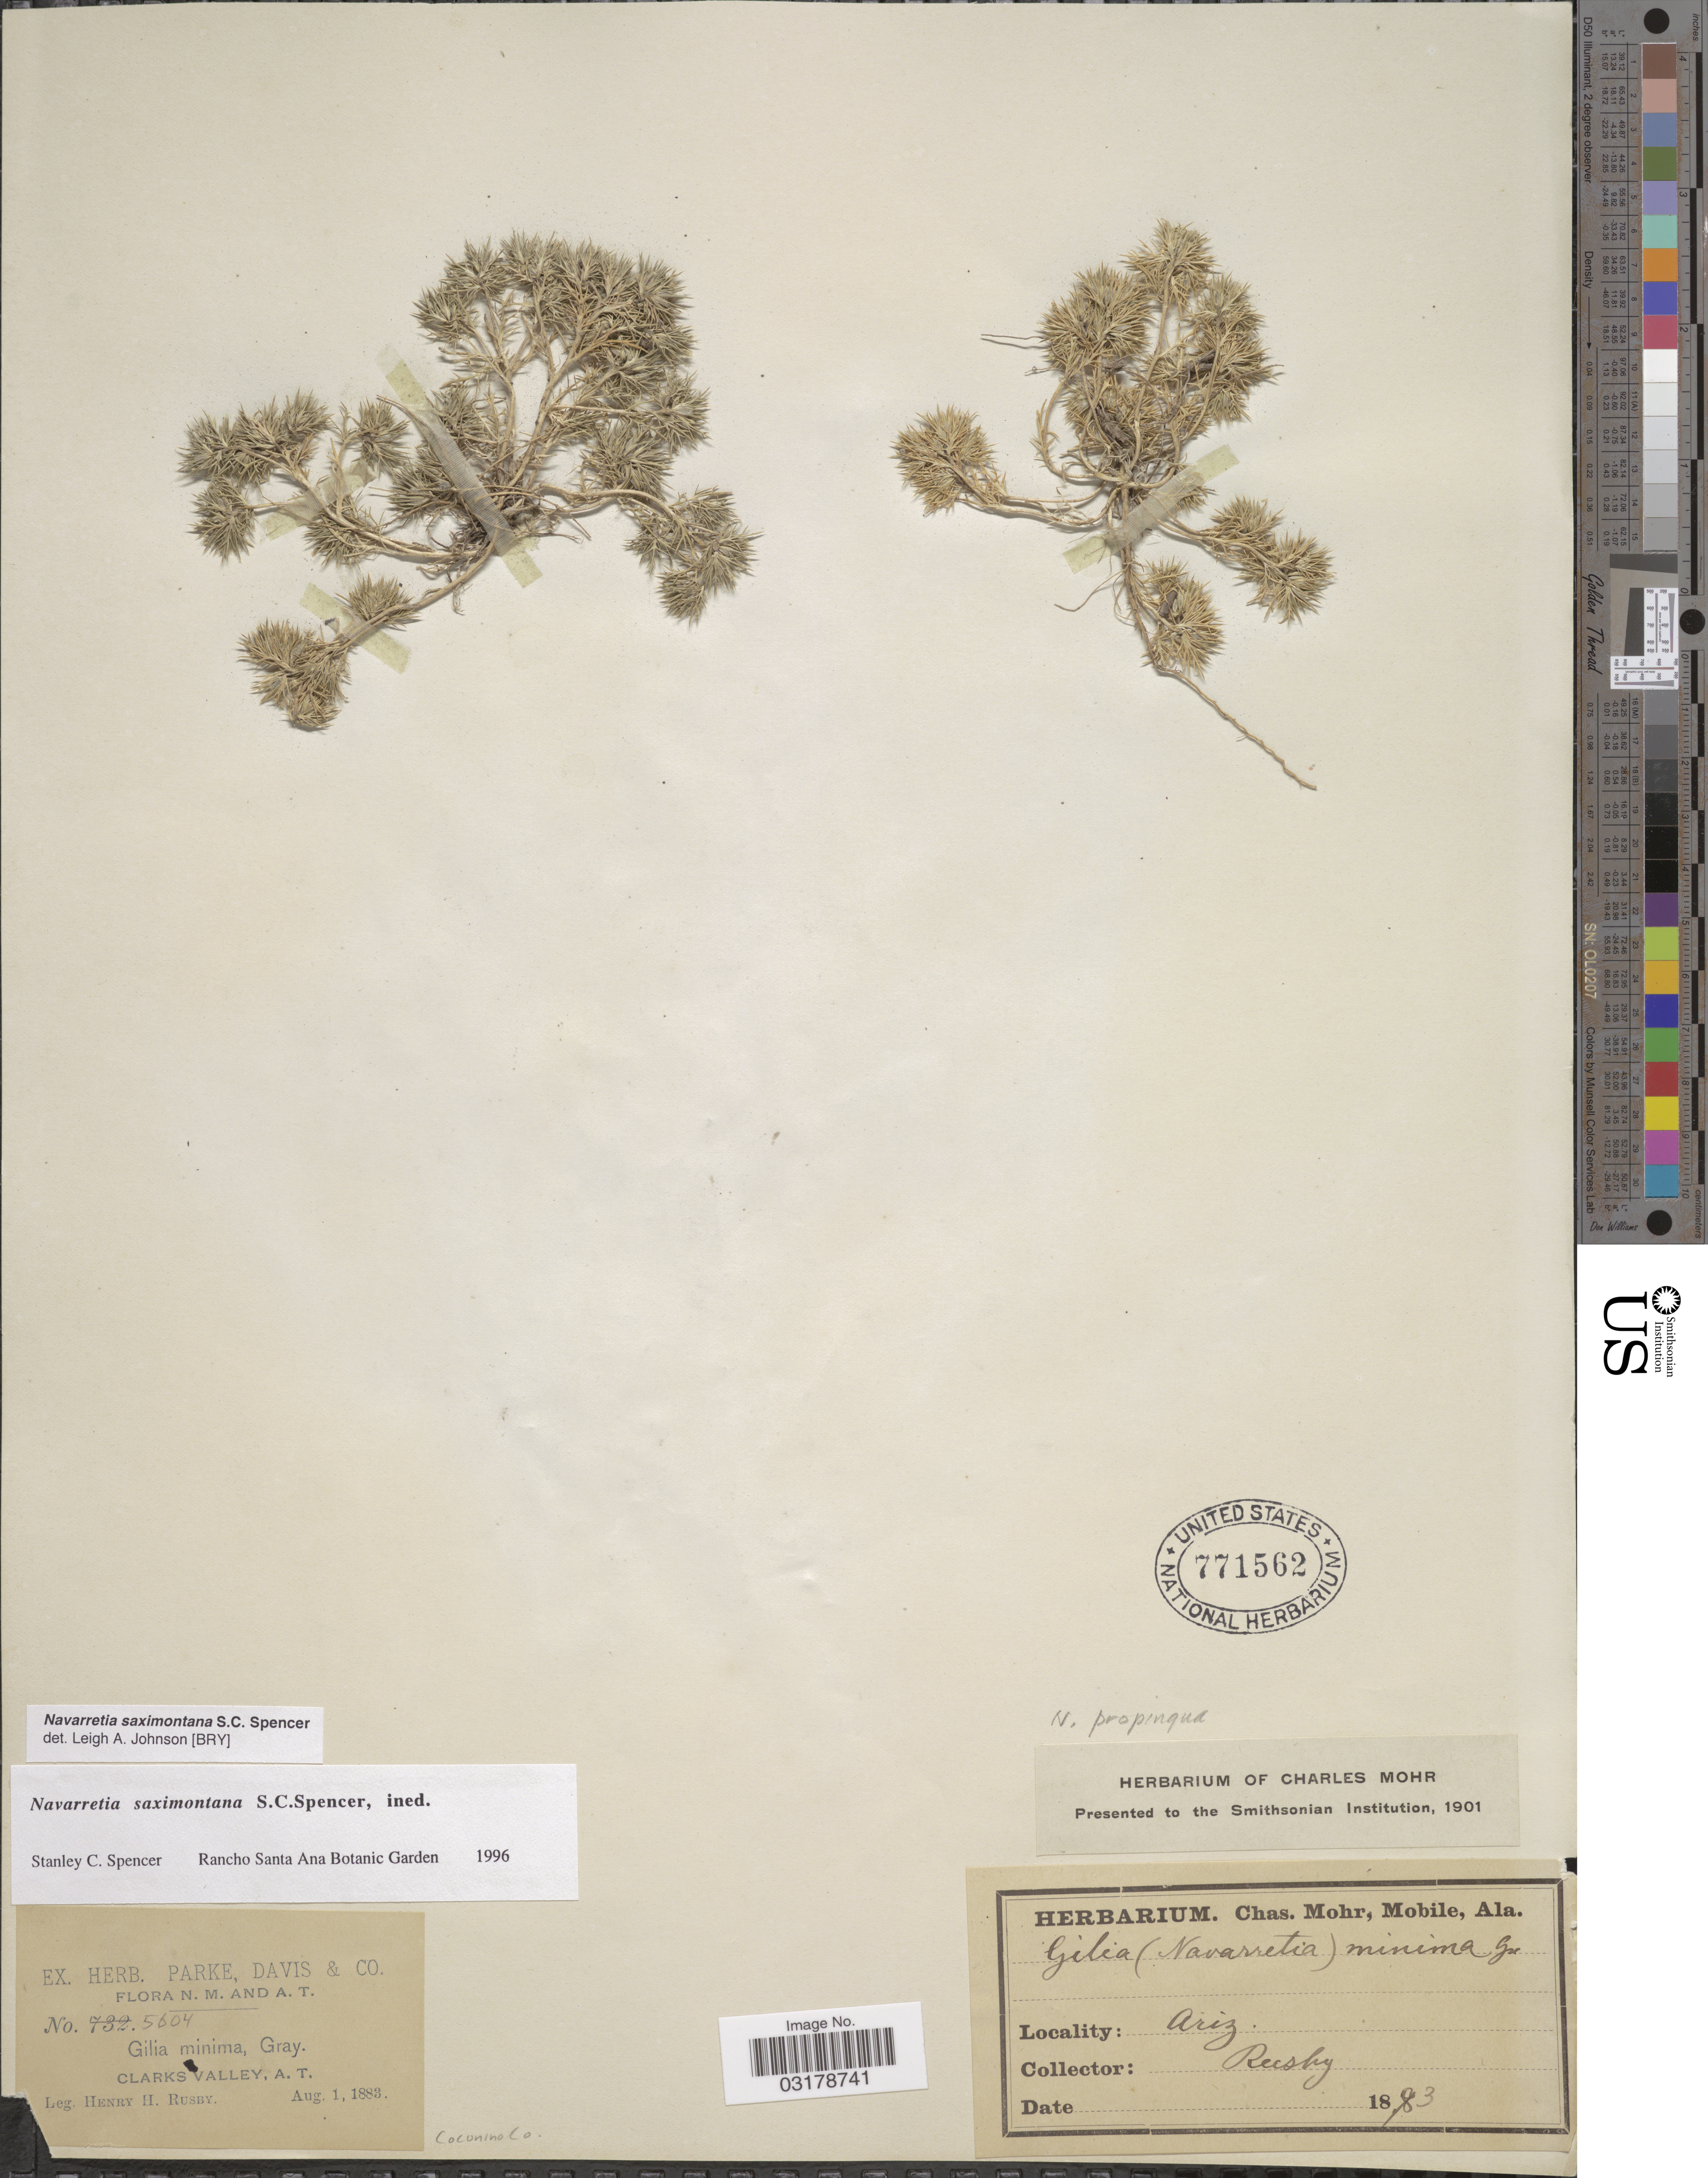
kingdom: Plantae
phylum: Tracheophyta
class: Magnoliopsida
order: Ericales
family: Polemoniaceae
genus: Navarretia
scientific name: Navarretia saximontana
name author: S.C. Spencer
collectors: H. H. Rusby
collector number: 5604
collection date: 1883-08-01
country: United States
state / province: Arizona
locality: Clarks Valley, A.T. Coconino Co.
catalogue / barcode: US 771562